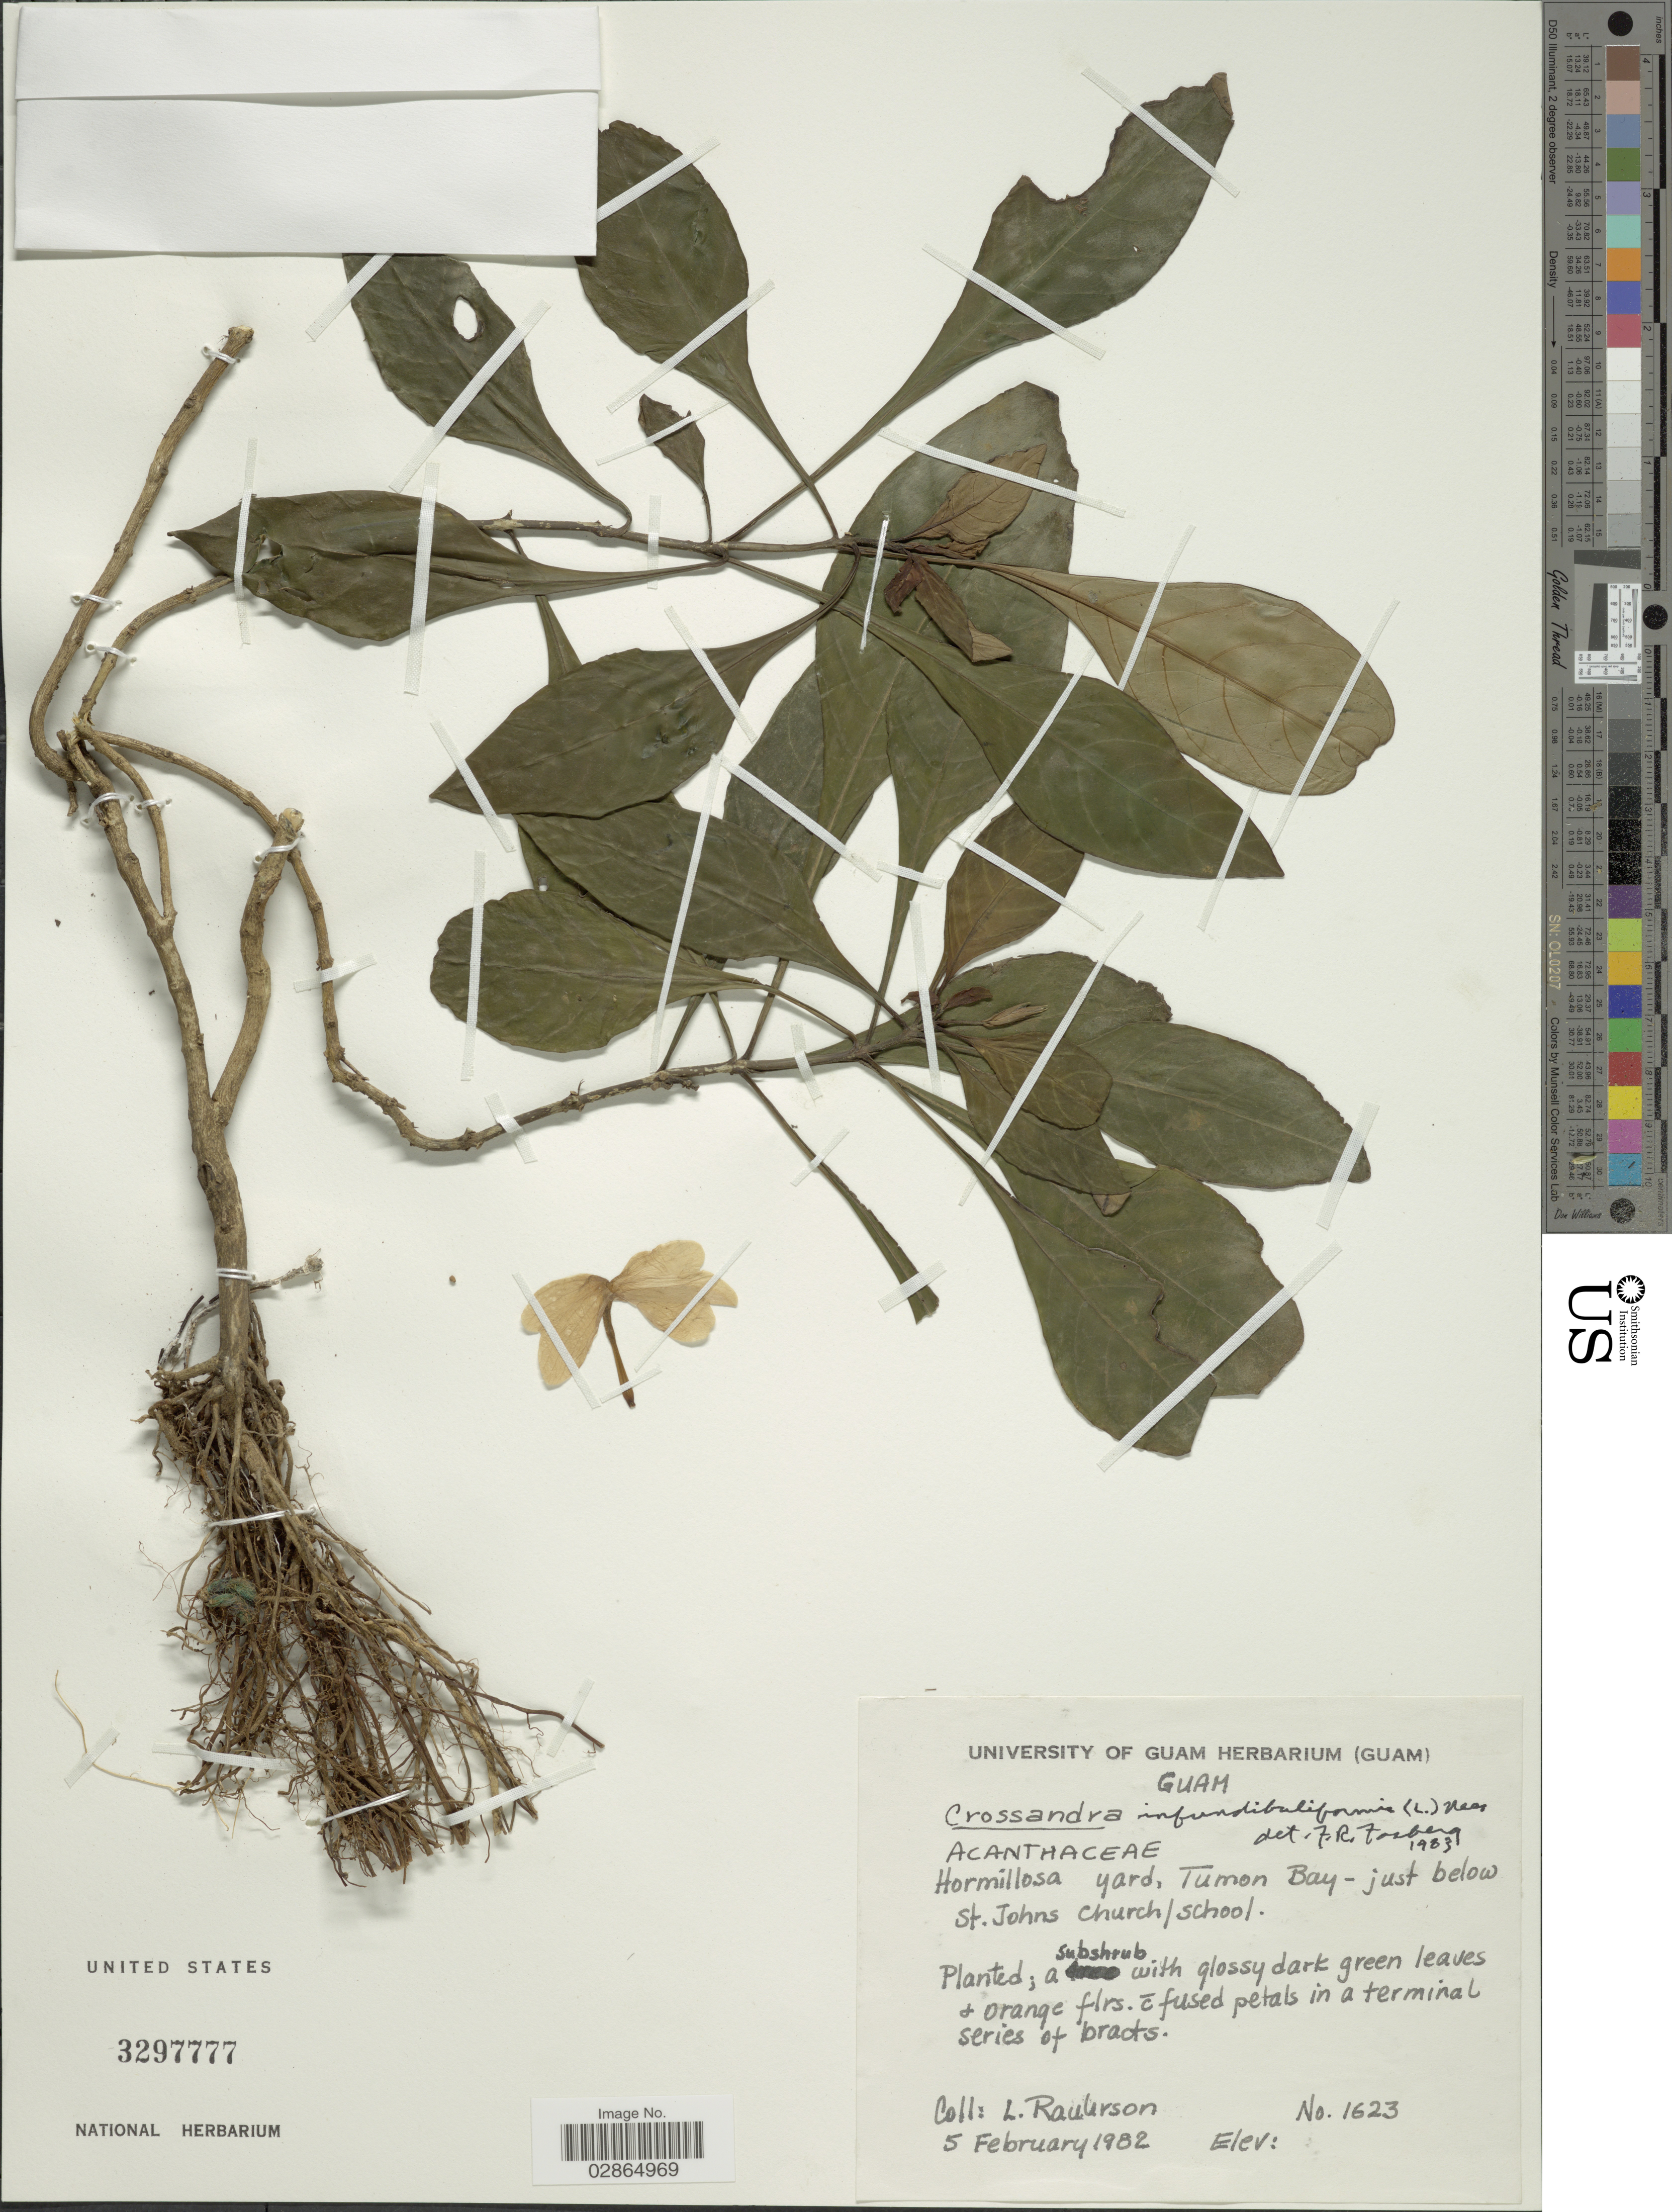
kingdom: Plantae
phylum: Tracheophyta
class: Magnoliopsida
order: Lamiales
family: Acanthaceae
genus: Crossandra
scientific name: Crossandra infundibuliformis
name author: (L.) Nees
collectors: L. Raulerson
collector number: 1623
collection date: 1982-02-05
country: Guam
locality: Hormillosa yard, Tumon Bay - just below St. Johns Church/school.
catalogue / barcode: US 3297777